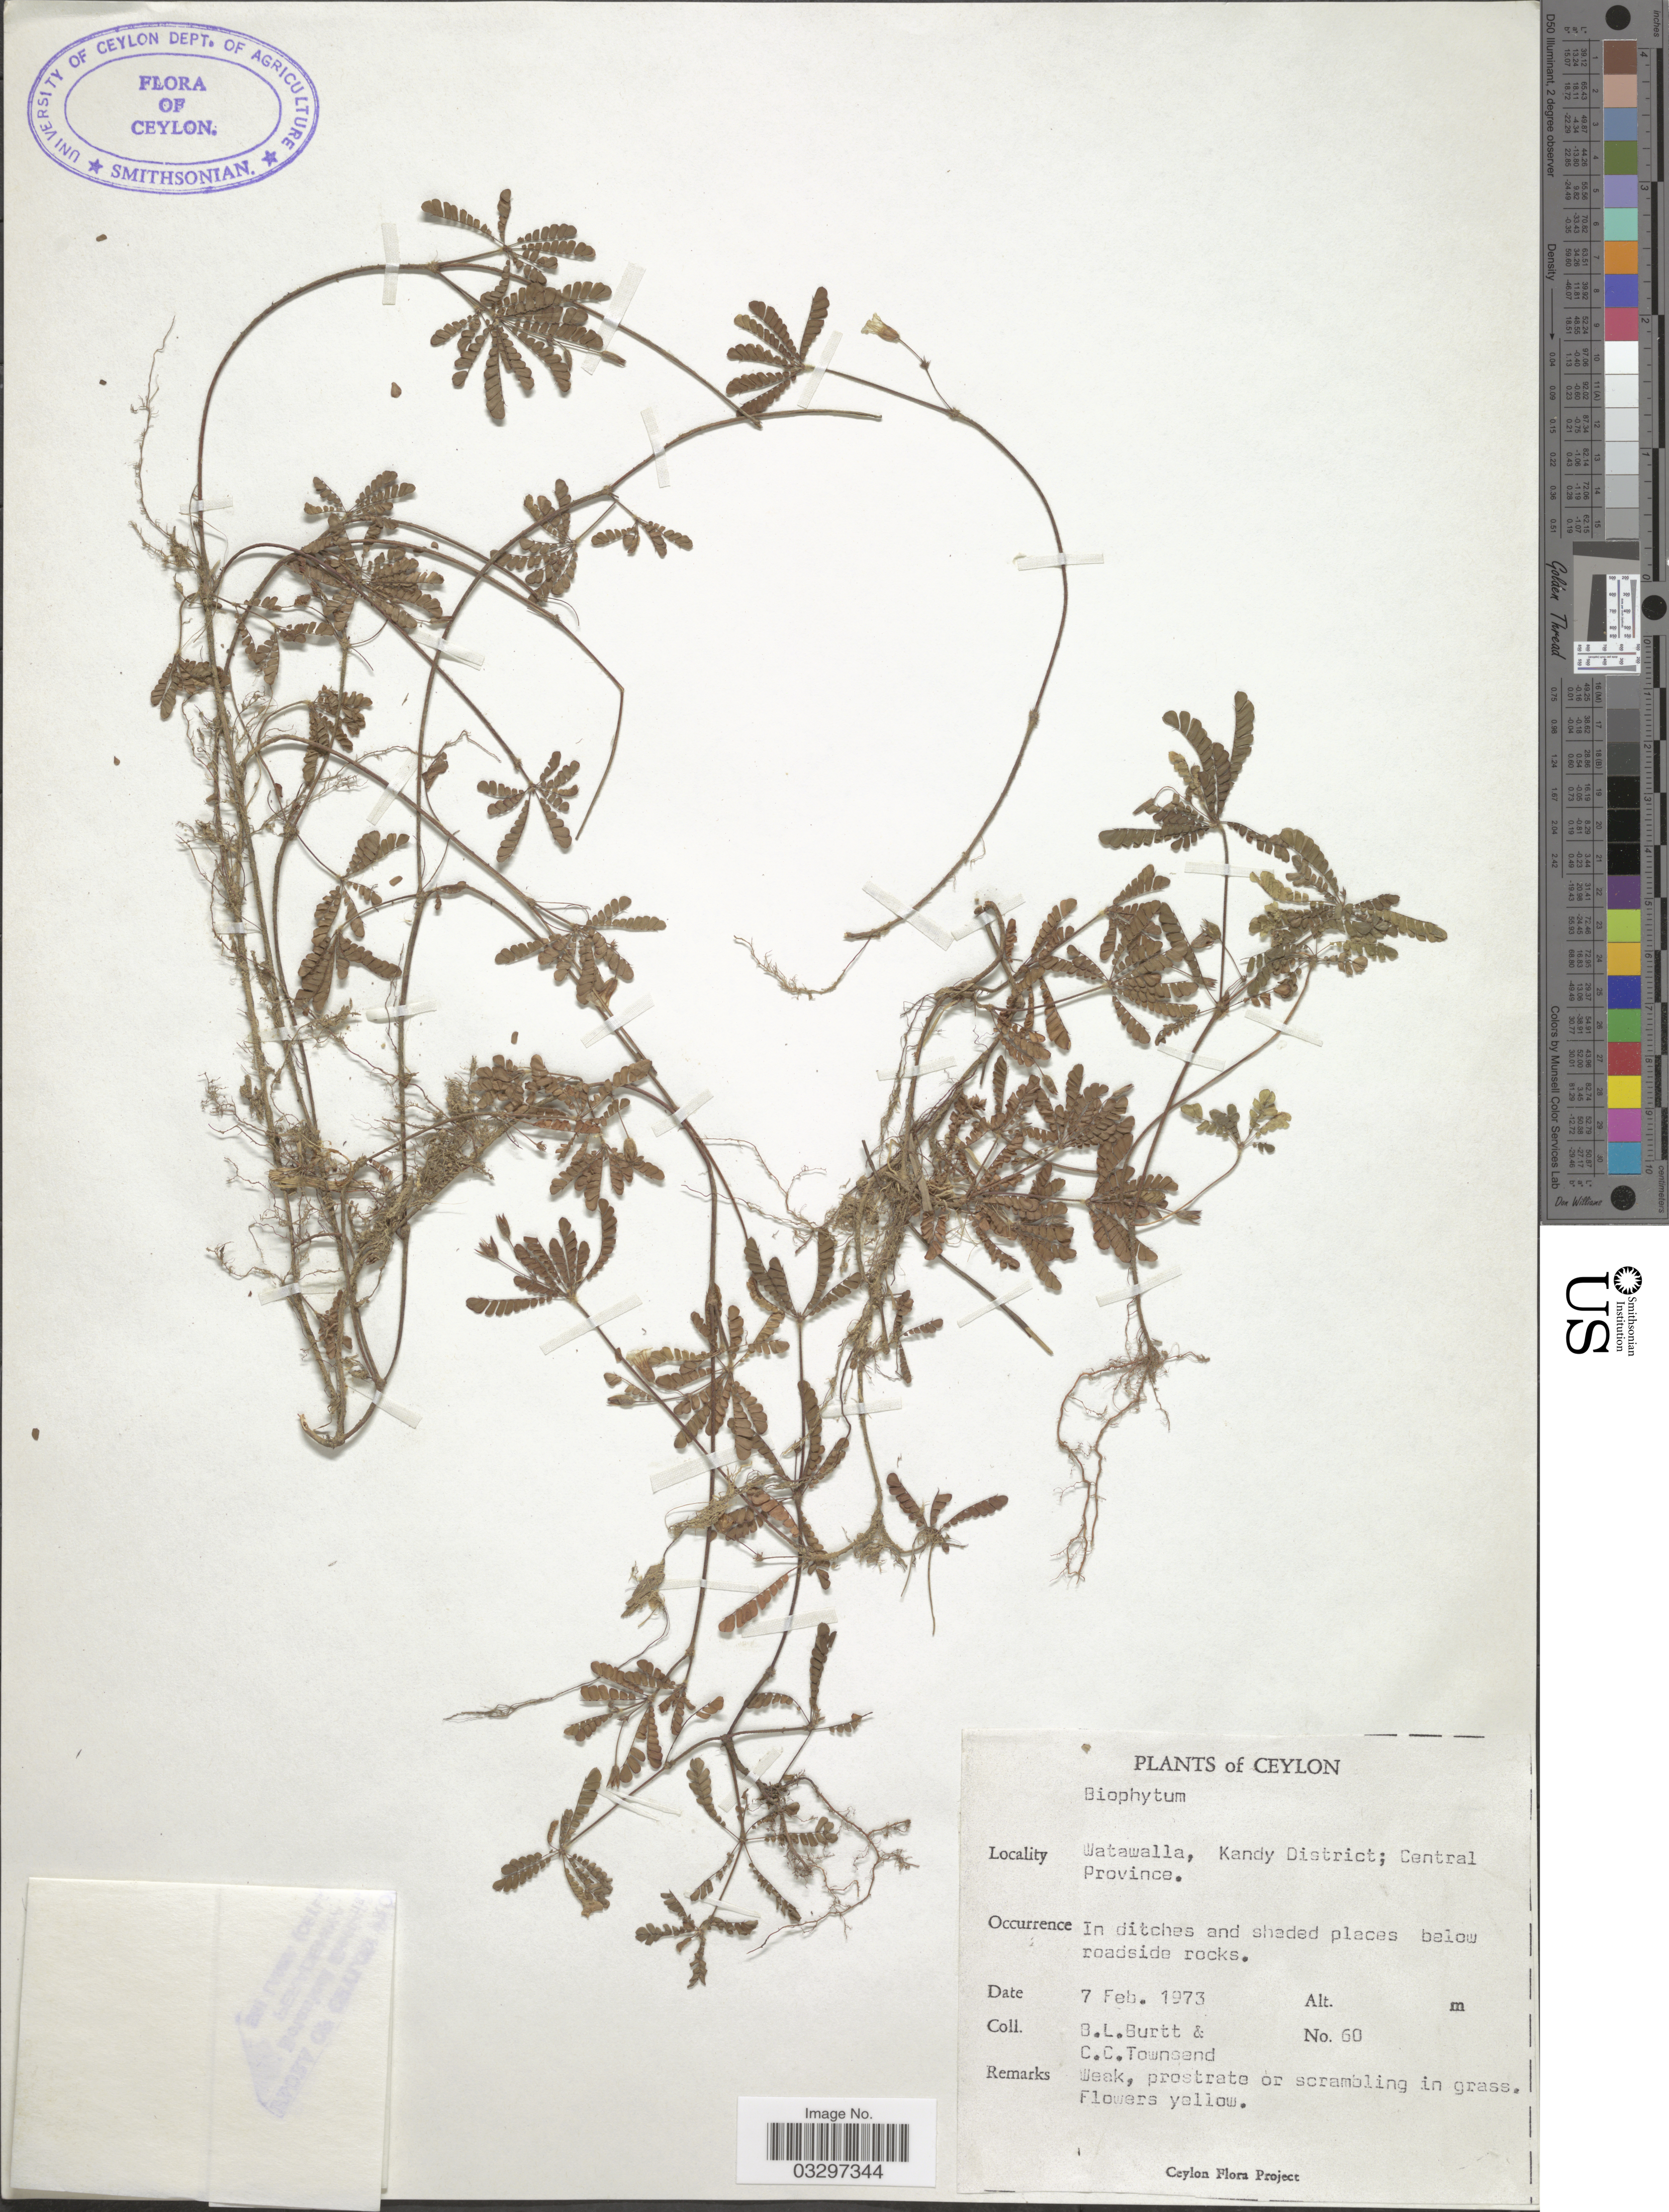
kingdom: Plantae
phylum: Tracheophyta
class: Magnoliopsida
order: Oxalidales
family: Oxalidaceae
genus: Biophytum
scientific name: Biophytum sp.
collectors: B. L. Burtt & C. C. Townsend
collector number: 60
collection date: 1973-02-07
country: Sri Lanka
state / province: Central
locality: Ceylon. Watawalla, Kandy District.